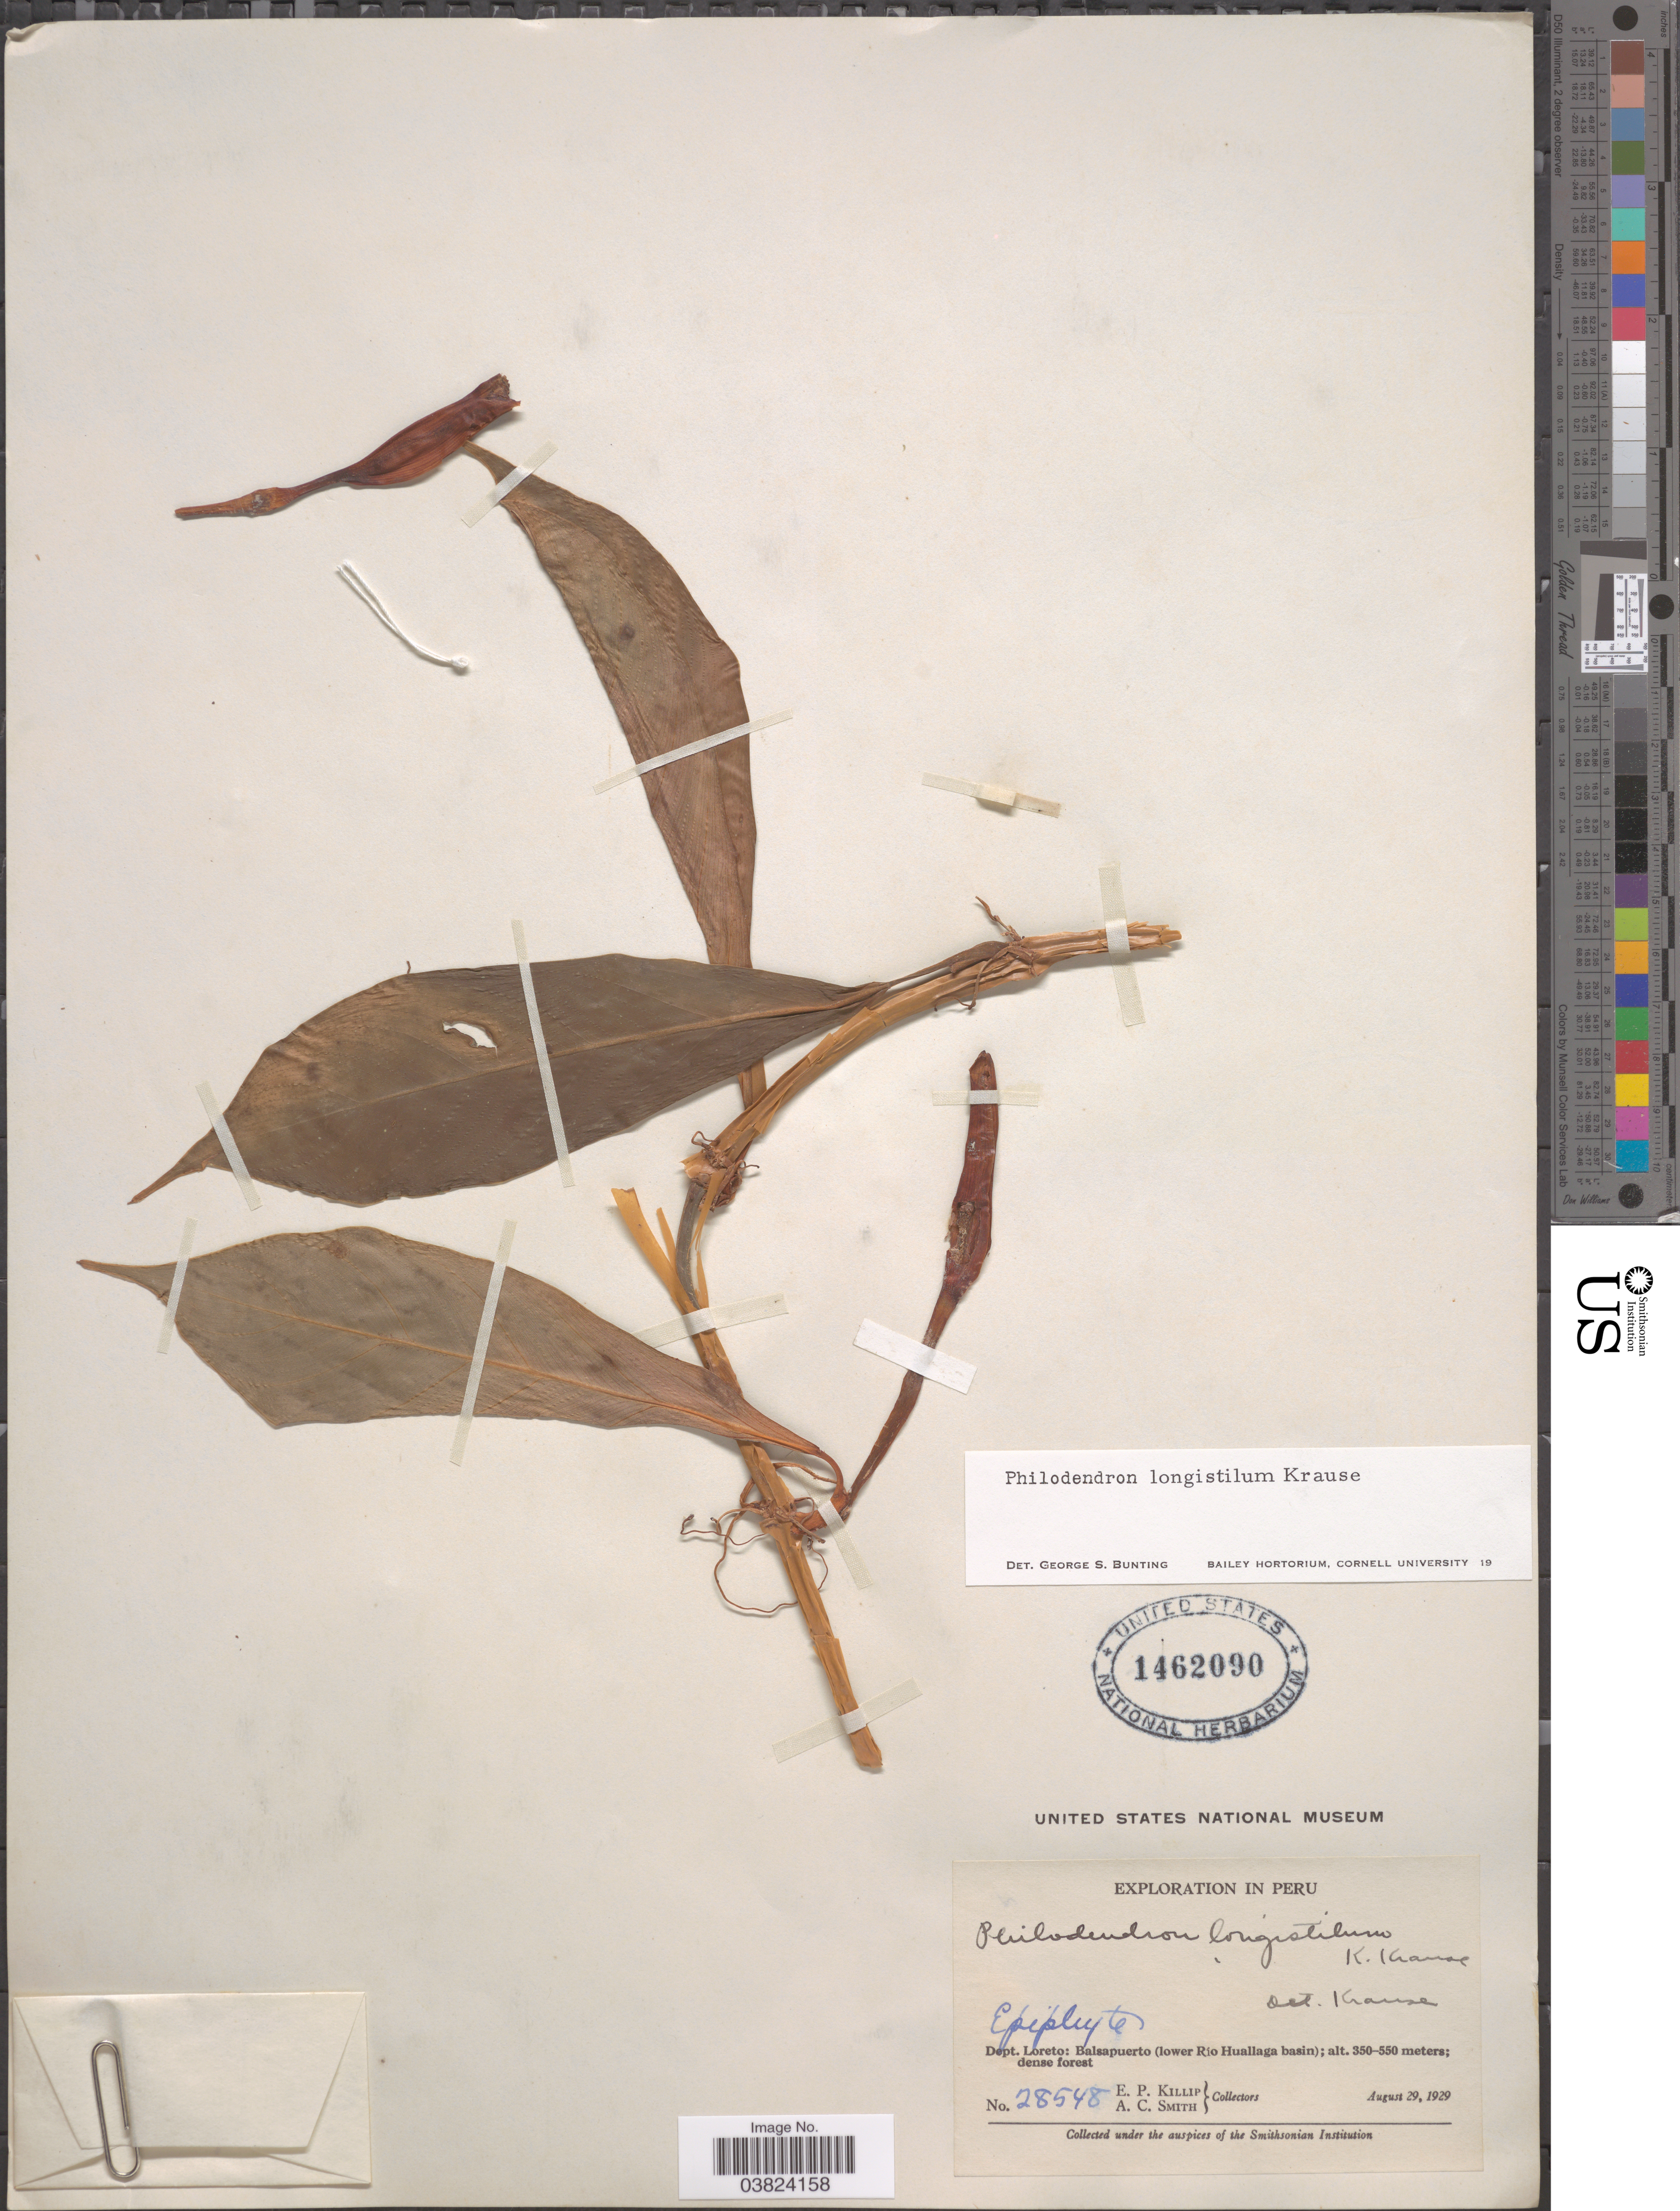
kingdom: Plantae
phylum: Tracheophyta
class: Liliopsida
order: Alismatales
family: Araceae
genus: Philodendron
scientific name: Philodendron longistilum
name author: K. Krause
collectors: E. P. Killip & A. C. Smith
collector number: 28548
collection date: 1929-08-29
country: Peru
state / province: Loreto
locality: Dept. Loreto: Balsapuerto (lower Río Huallaga basin).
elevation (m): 350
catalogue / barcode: US 1462090